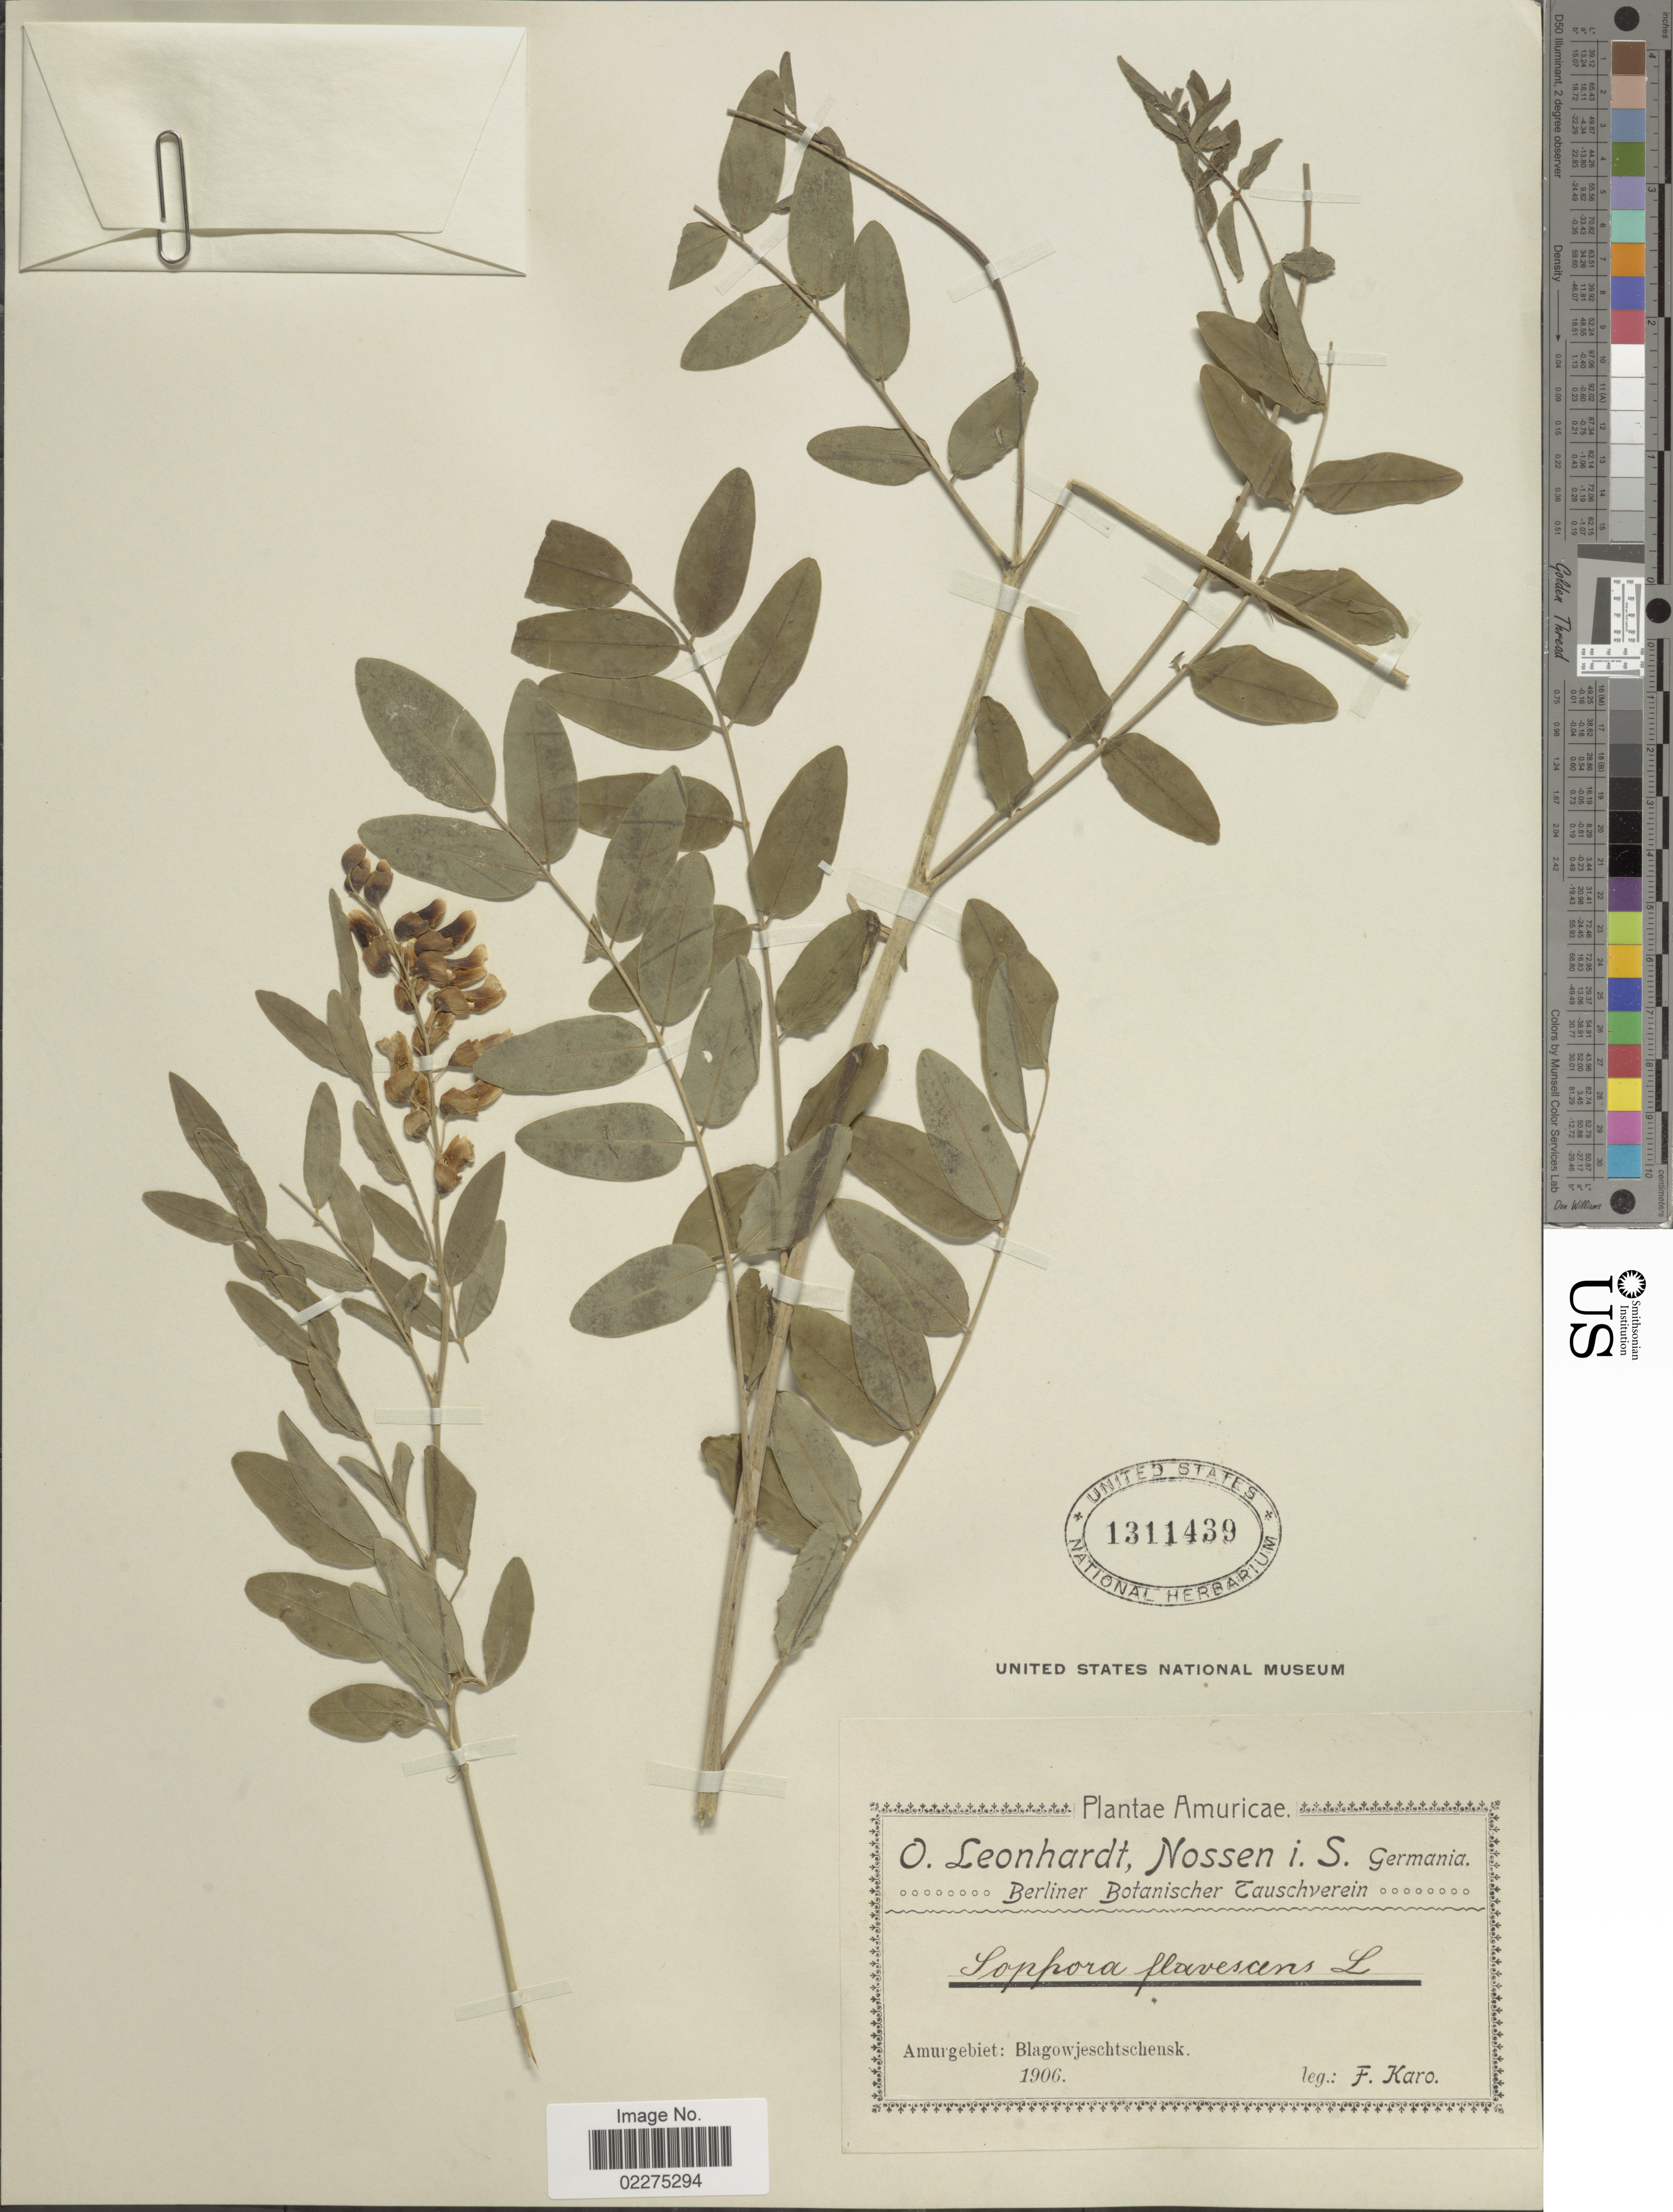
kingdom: Plantae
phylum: Tracheophyta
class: Magnoliopsida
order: Fabales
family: Fabaceae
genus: Sophora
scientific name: Sophora flavescens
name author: Aiton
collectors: F. Karo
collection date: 1906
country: Russian Federation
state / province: Amur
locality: Amurgebiet: Blagowjeschtschensk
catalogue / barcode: US 1311439